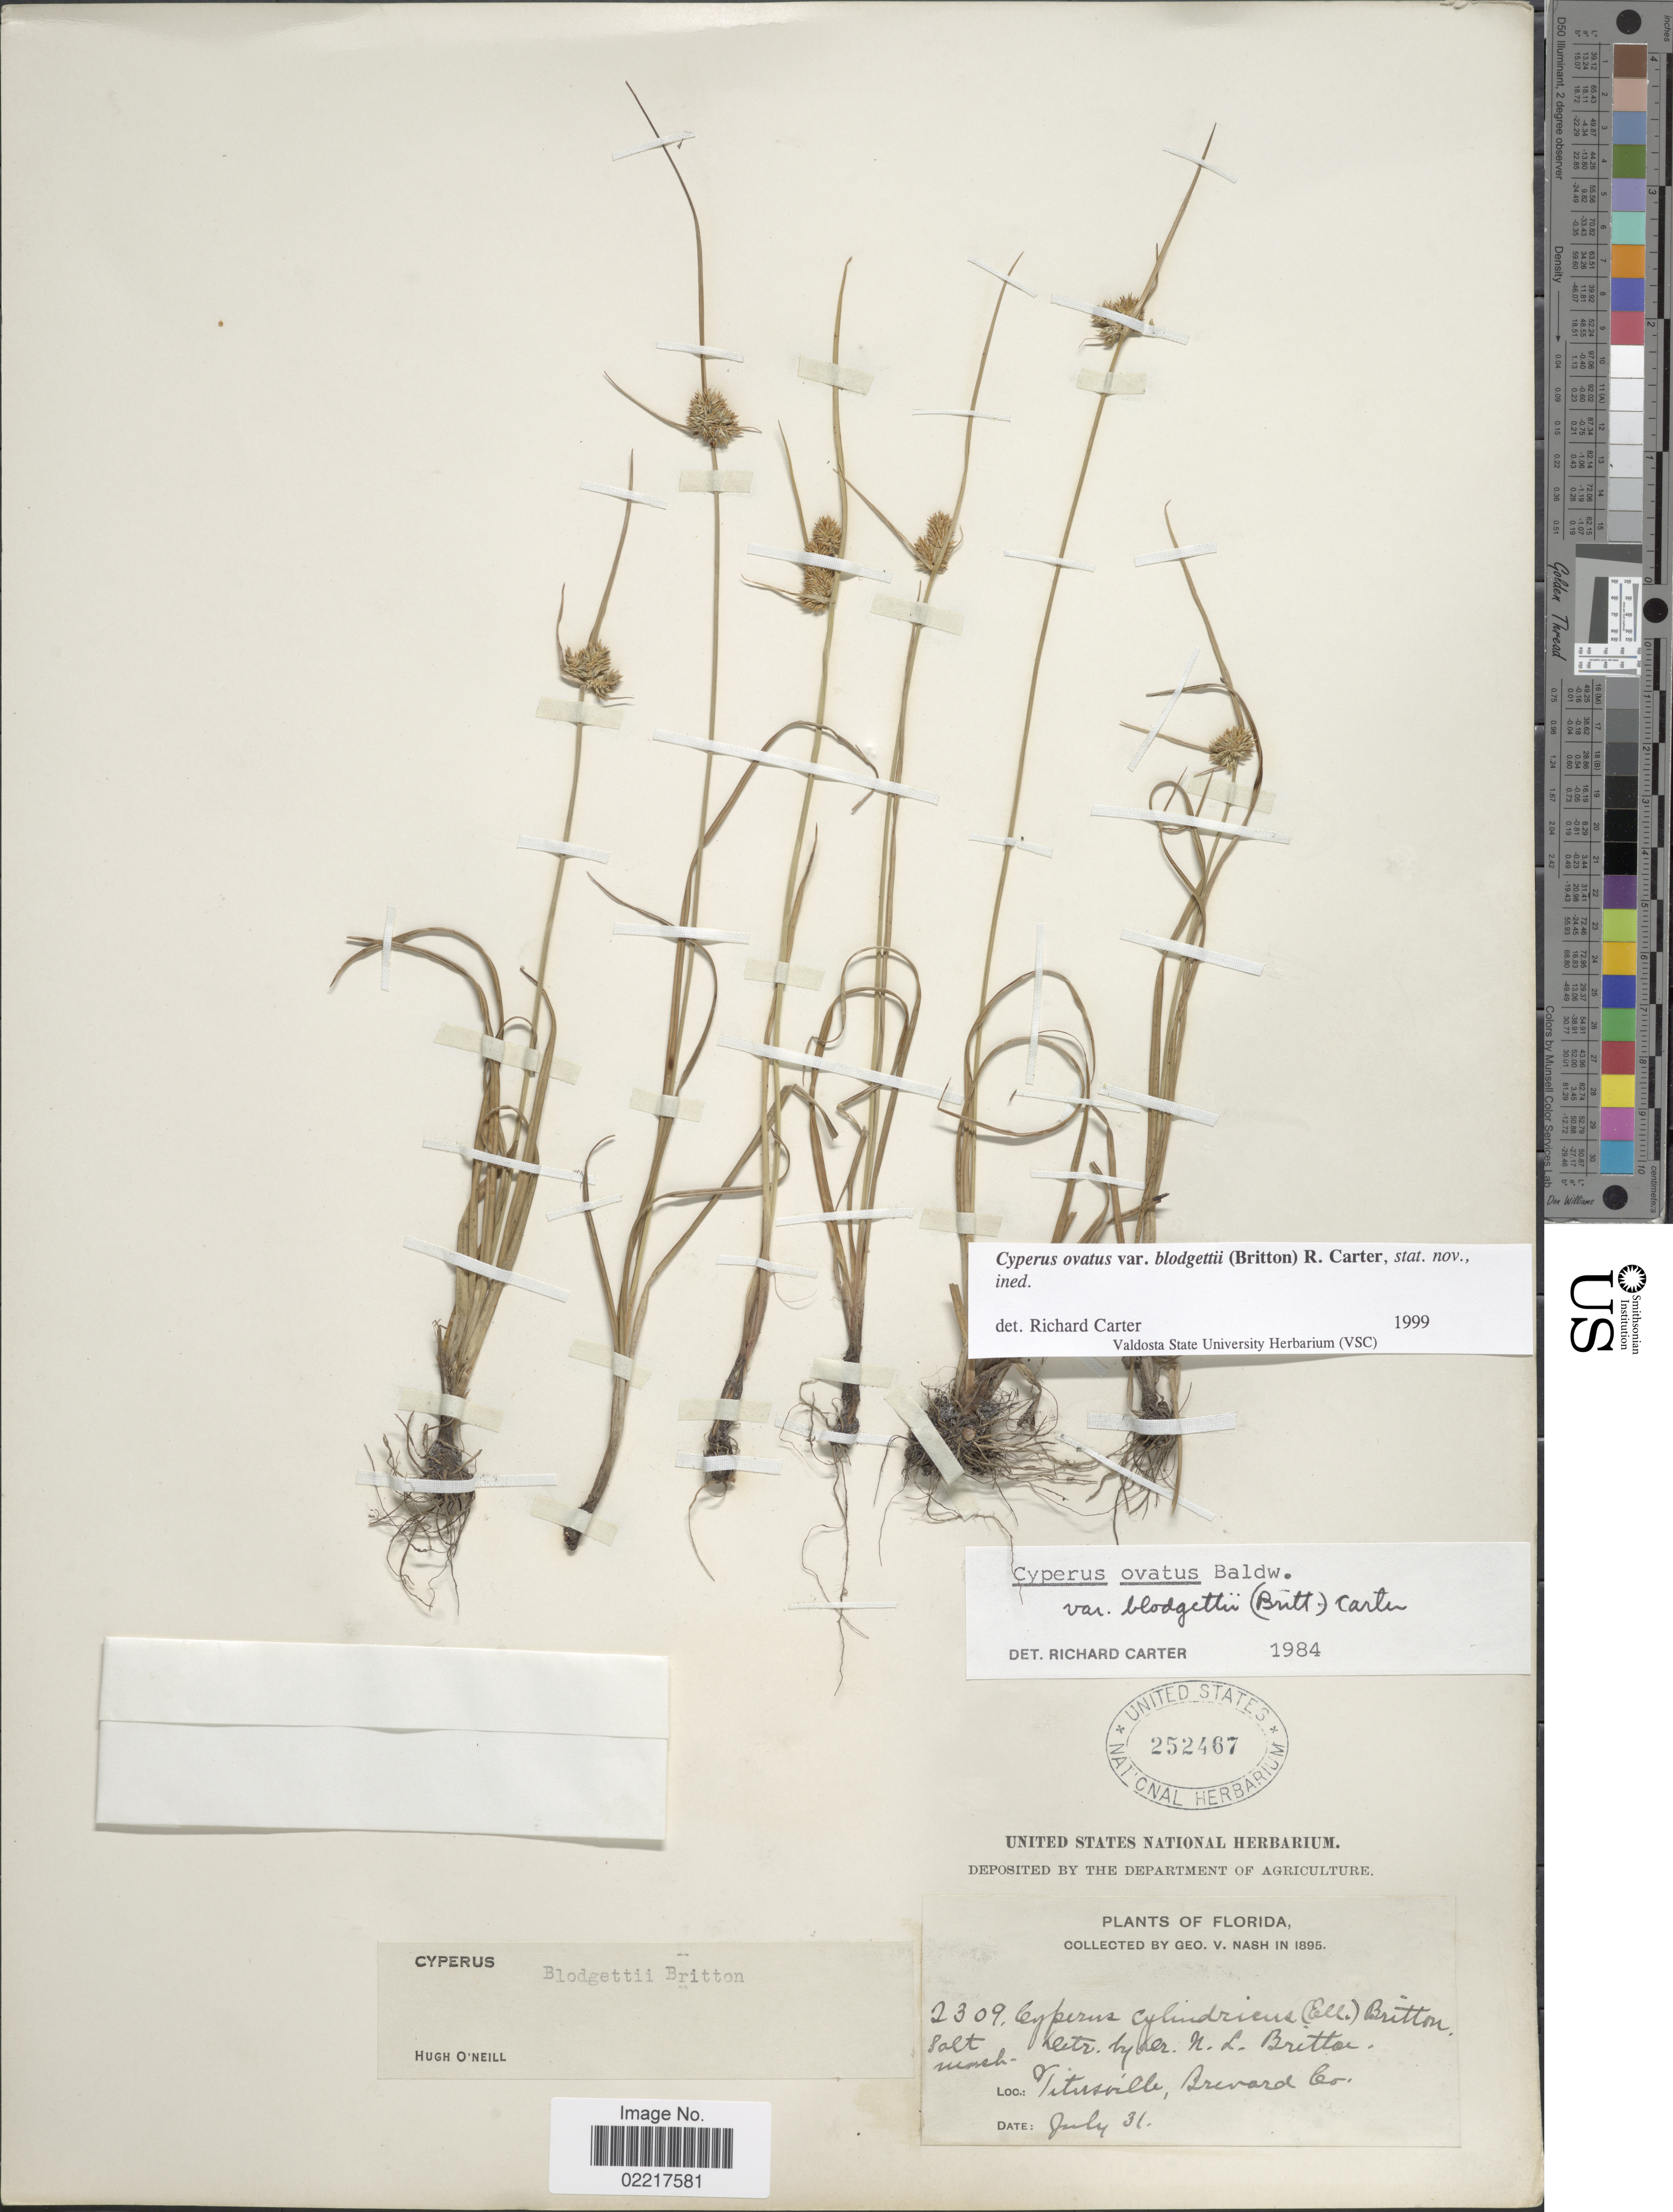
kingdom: Plantae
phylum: Tracheophyta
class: Liliopsida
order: Poales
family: Cyperaceae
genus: Cyperus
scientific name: Cyperus ovatus var. blodgettii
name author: (Britton) R. Carter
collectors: G. V. Nash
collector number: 2309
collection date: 1895-07-31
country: United States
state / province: Florida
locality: Salt marsh, Pitersville, Brevard Co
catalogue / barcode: US 252467